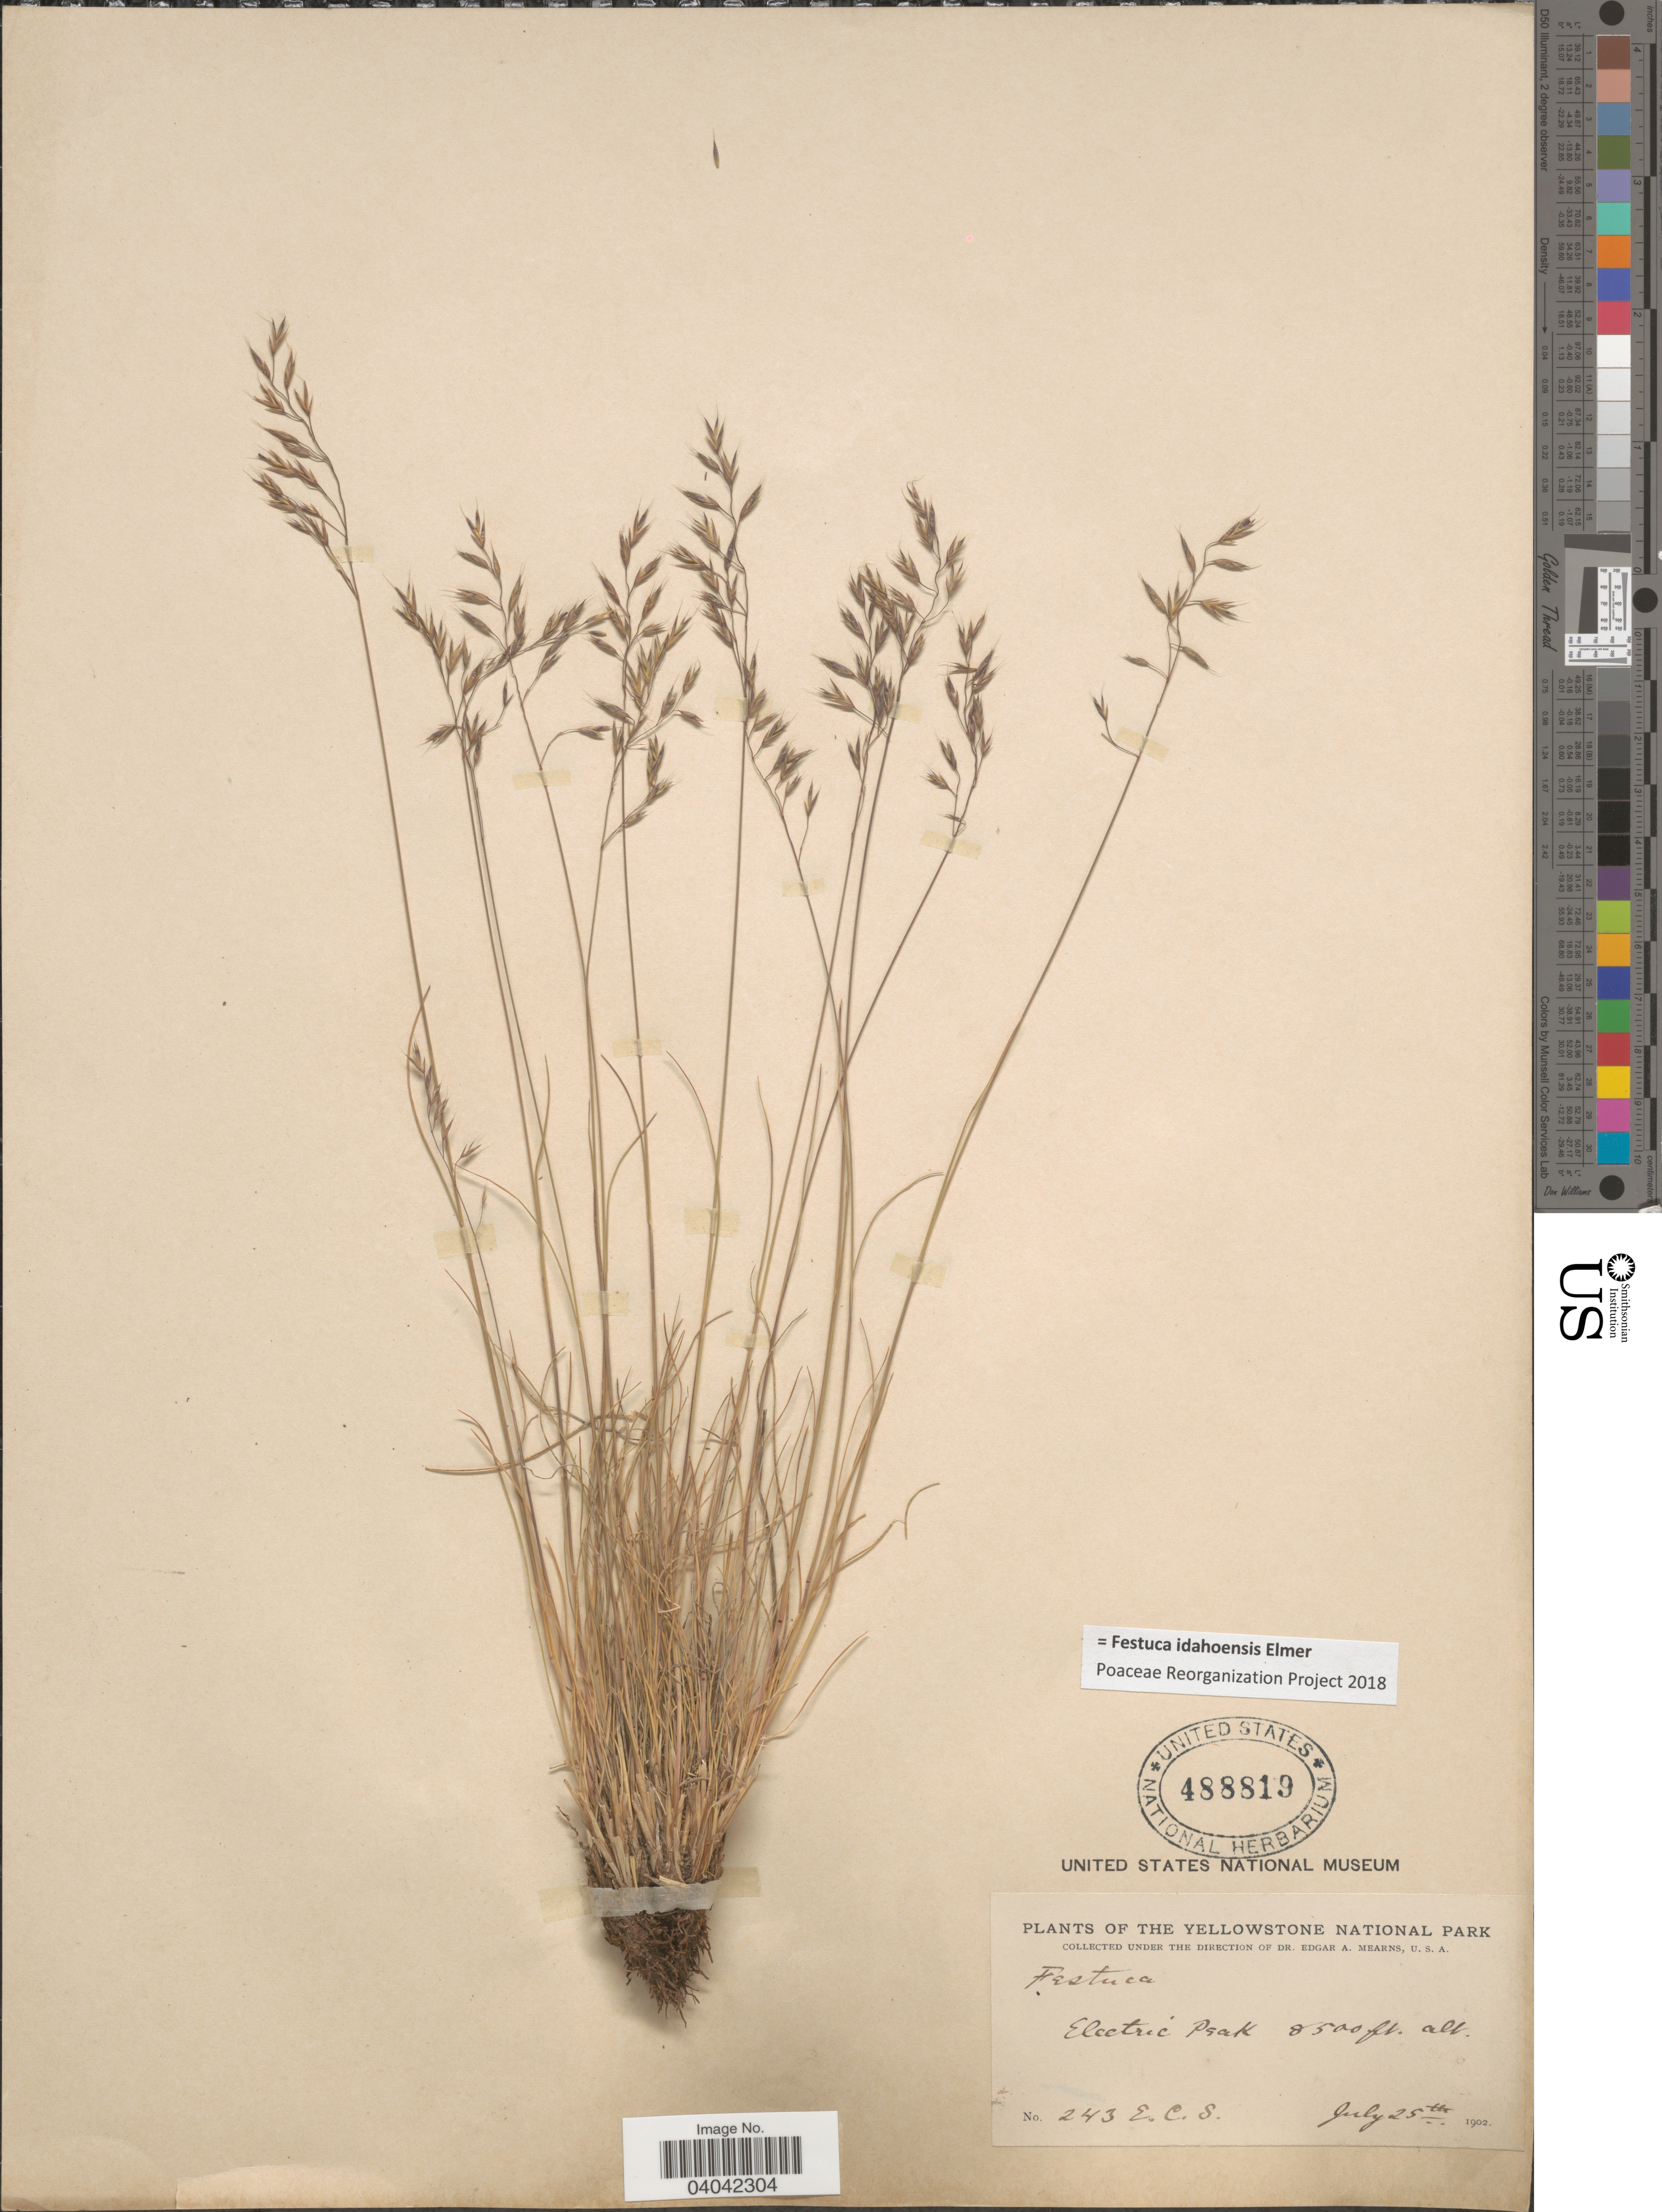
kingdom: Plantae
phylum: Tracheophyta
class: Liliopsida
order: Poales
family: Poaceae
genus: Festuca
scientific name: Festuca idahoensis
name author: Elmer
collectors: E. C. Smith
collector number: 243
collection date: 1902-07-25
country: United States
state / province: Montana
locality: Yellowstone National Park. Electric Peak.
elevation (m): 2591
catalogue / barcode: US 488819